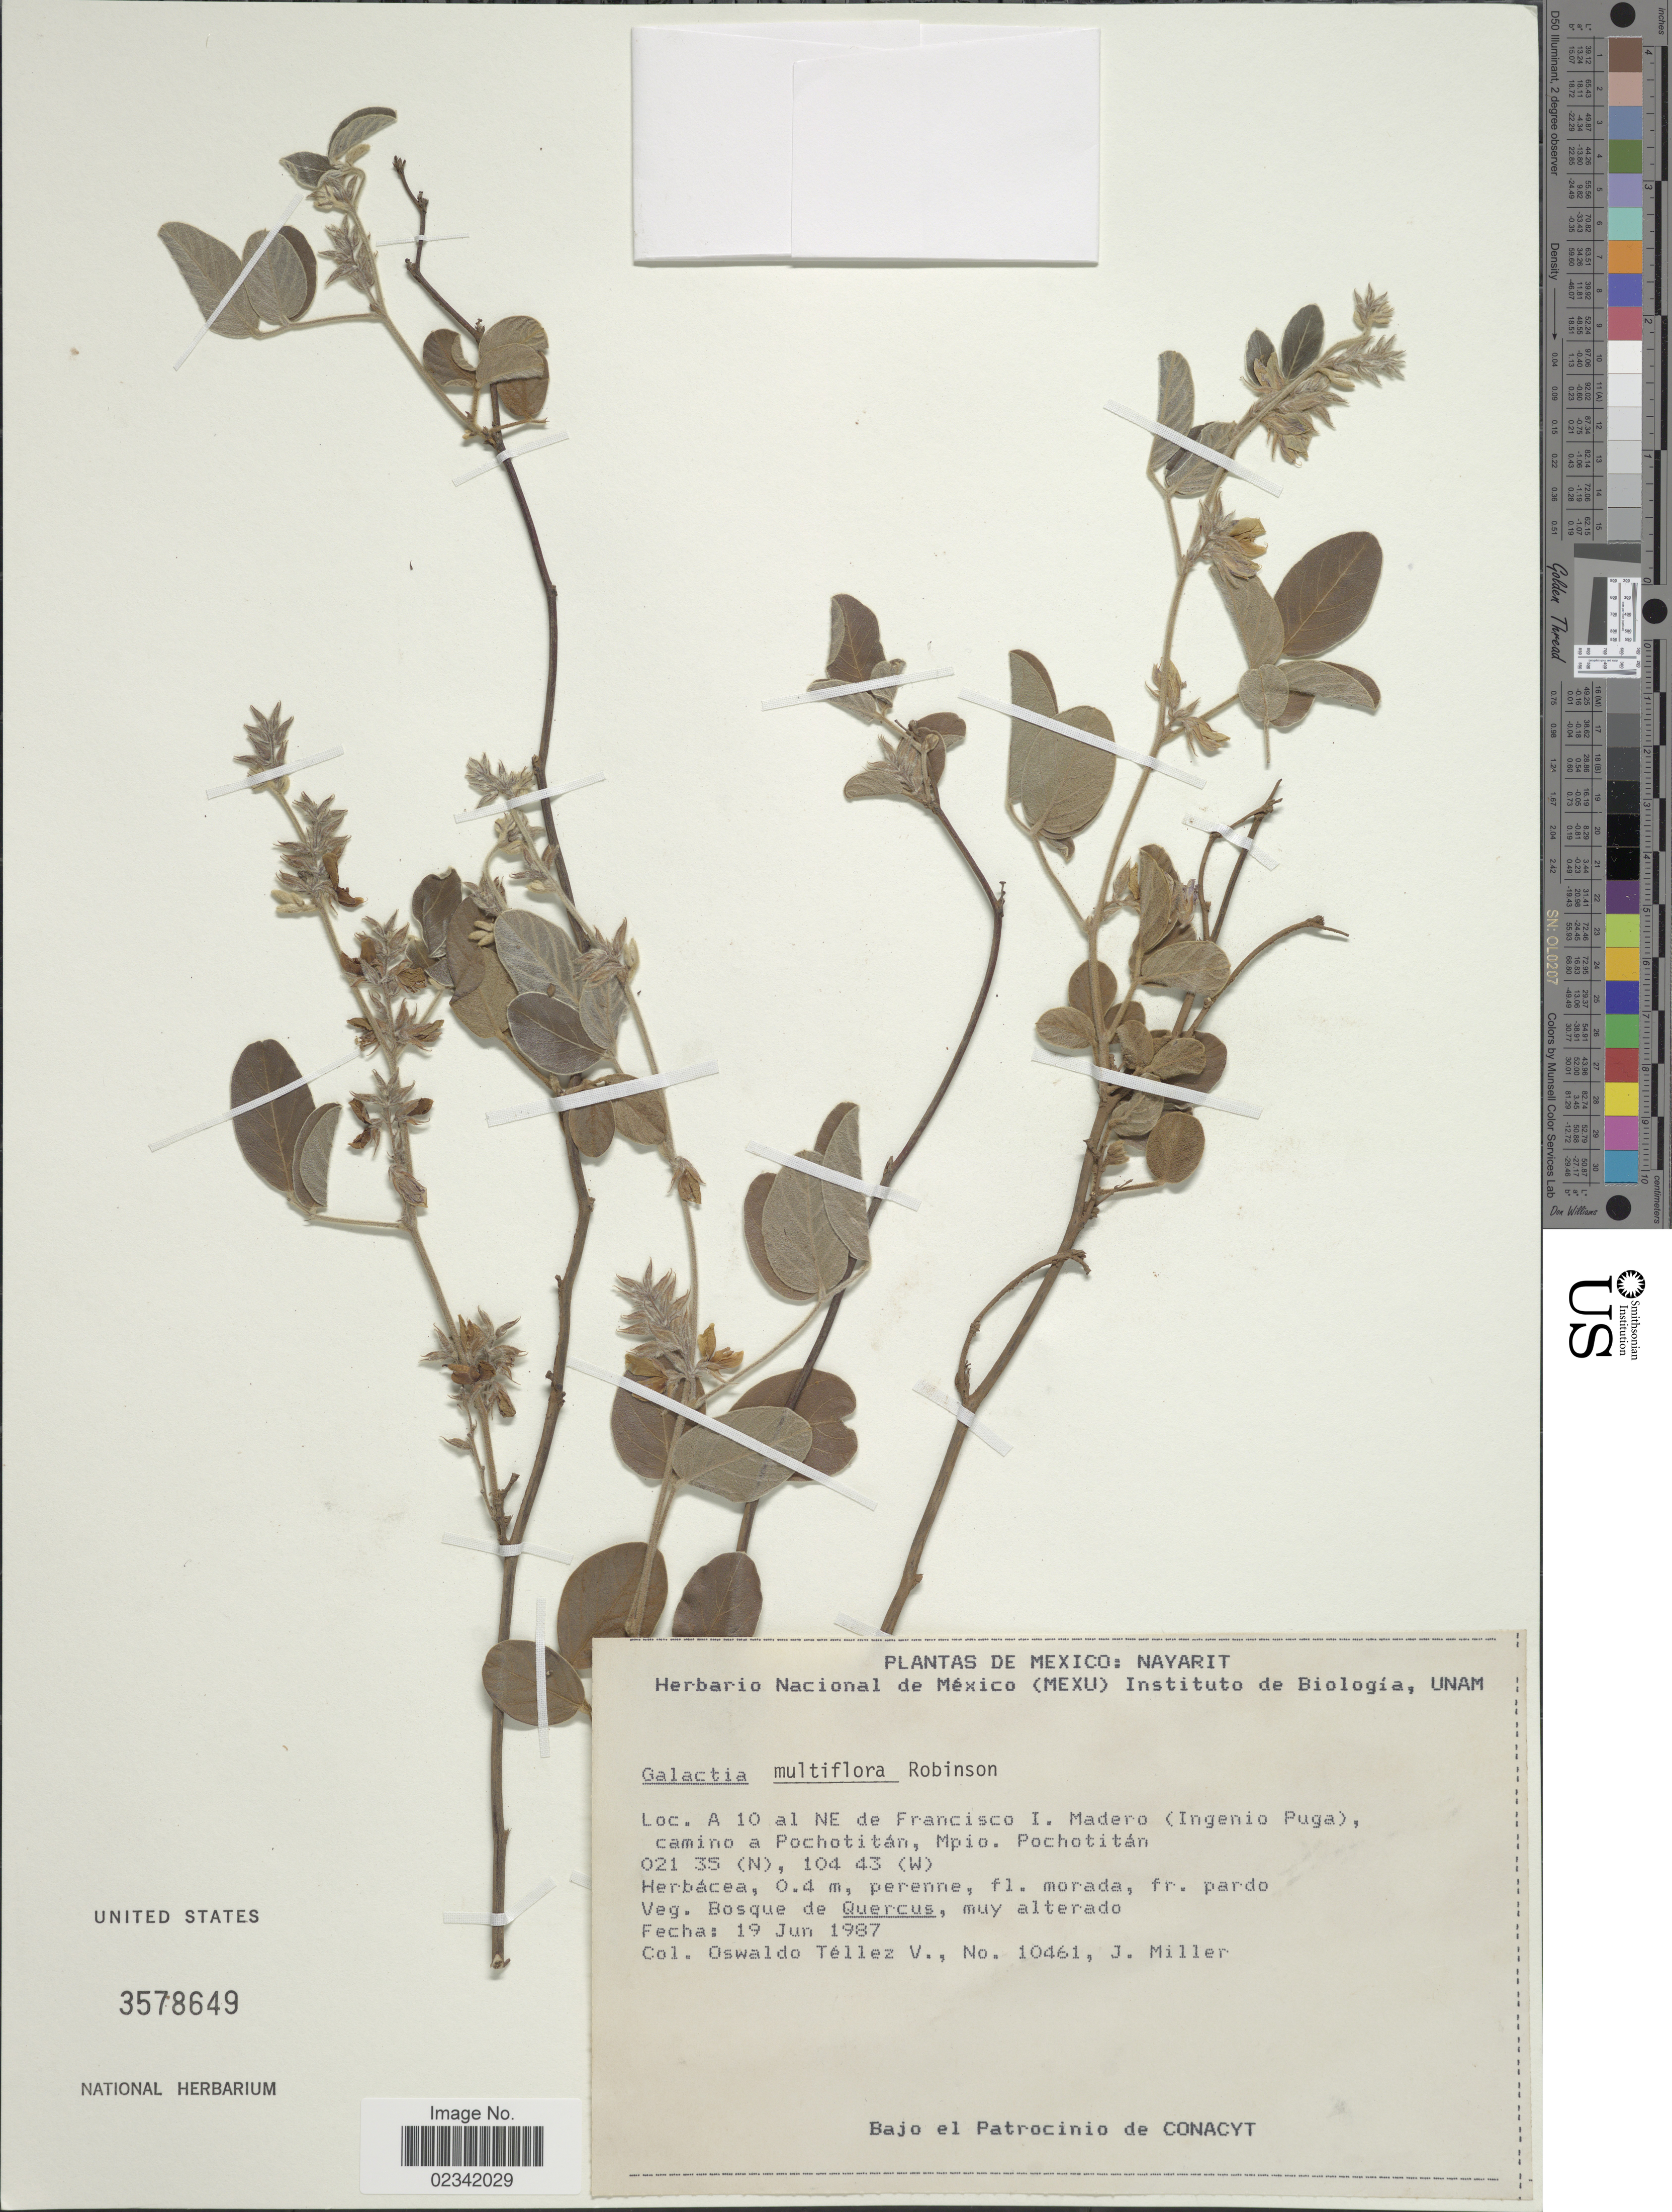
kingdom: Plantae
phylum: Tracheophyta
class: Magnoliopsida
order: Fabales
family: Fabaceae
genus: Galactia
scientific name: Galactia multiflora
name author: B.L. Rob.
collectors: O. Téllez V. & J. Miller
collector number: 10461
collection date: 1987-06-19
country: Mexico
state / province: Nayarit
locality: A 10 al NE de Francisco I, Madero (Ingenio Puga) camino a Pochotitan, Mpio. Pochotitan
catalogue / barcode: US 3578649